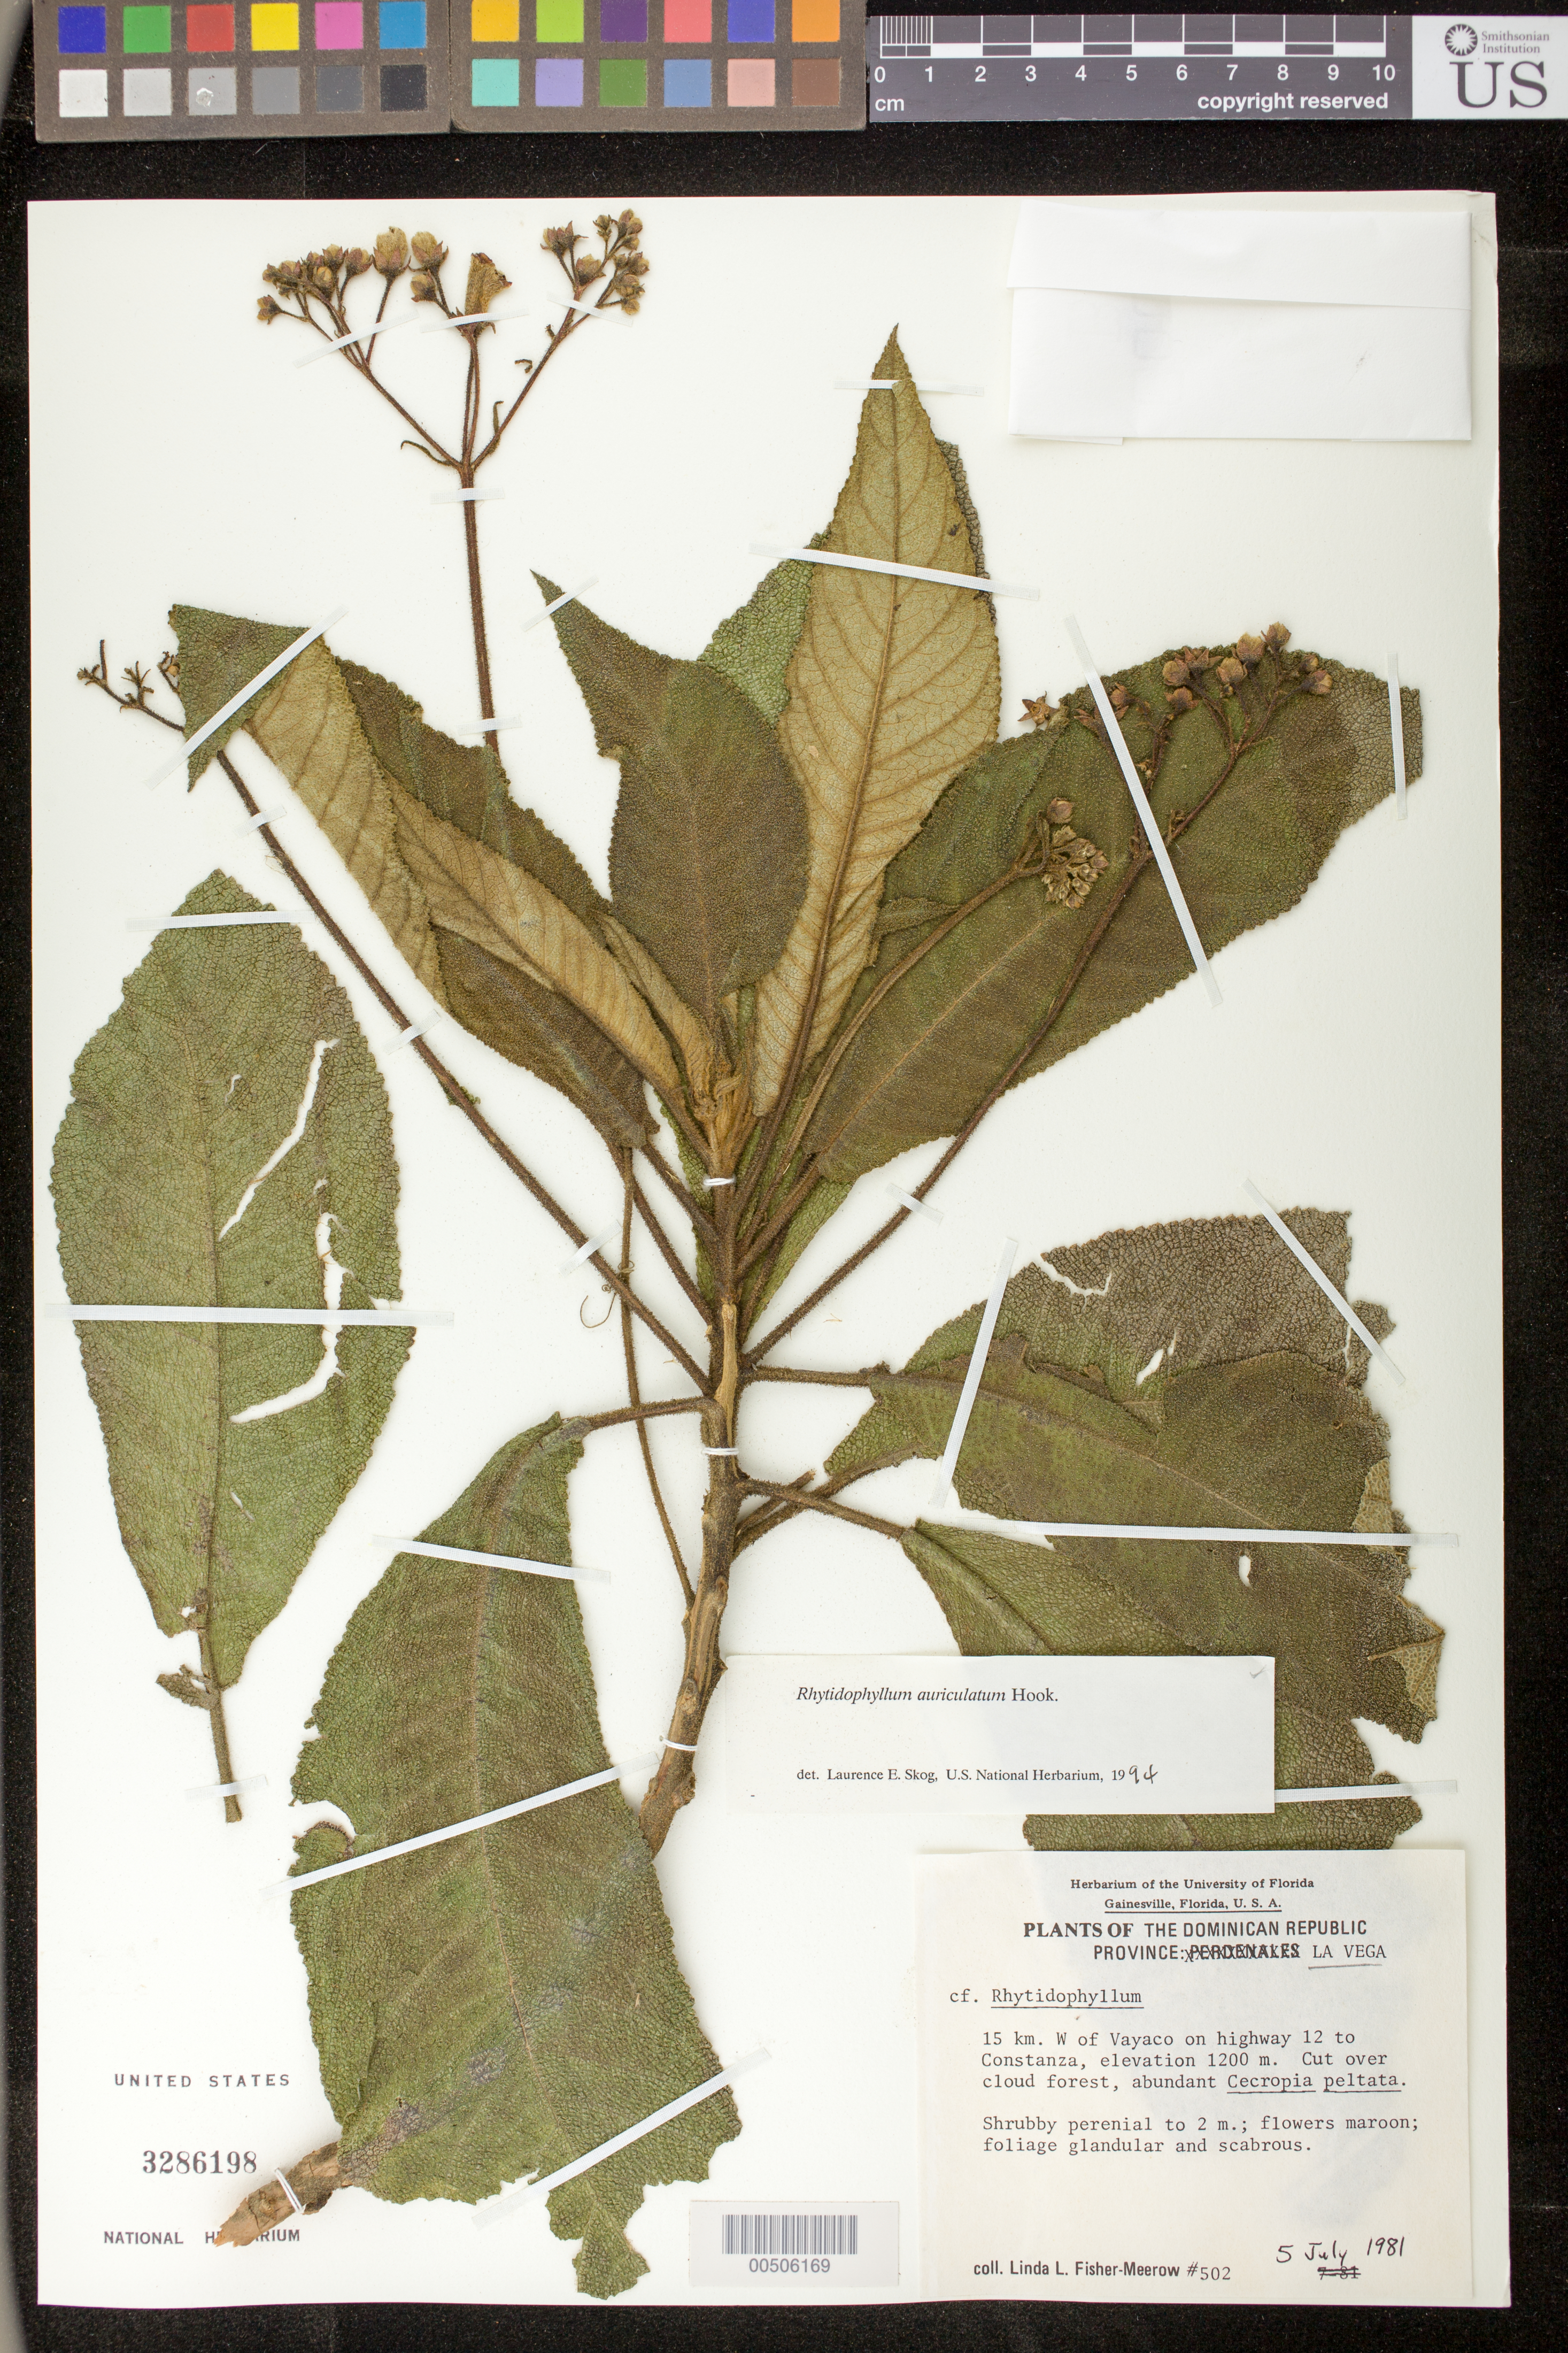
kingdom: Plantae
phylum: Tracheophyta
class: Magnoliopsida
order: Lamiales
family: Gesneriaceae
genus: Rhytidophyllum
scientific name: Rhytidophyllum auriculatum var. angustatum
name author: Urb.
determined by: Skog, Laurence E.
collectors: L. Fisher-Meerow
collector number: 502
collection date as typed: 05 Jul 1981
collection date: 1981-07-05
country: Dominican Republic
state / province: La Vega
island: Hispaniola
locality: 15 km W of Vayaco on highway 12 to Constanza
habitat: Cut over cloud forest, abundant Cecropia peltata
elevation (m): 1200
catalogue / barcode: US 3286198